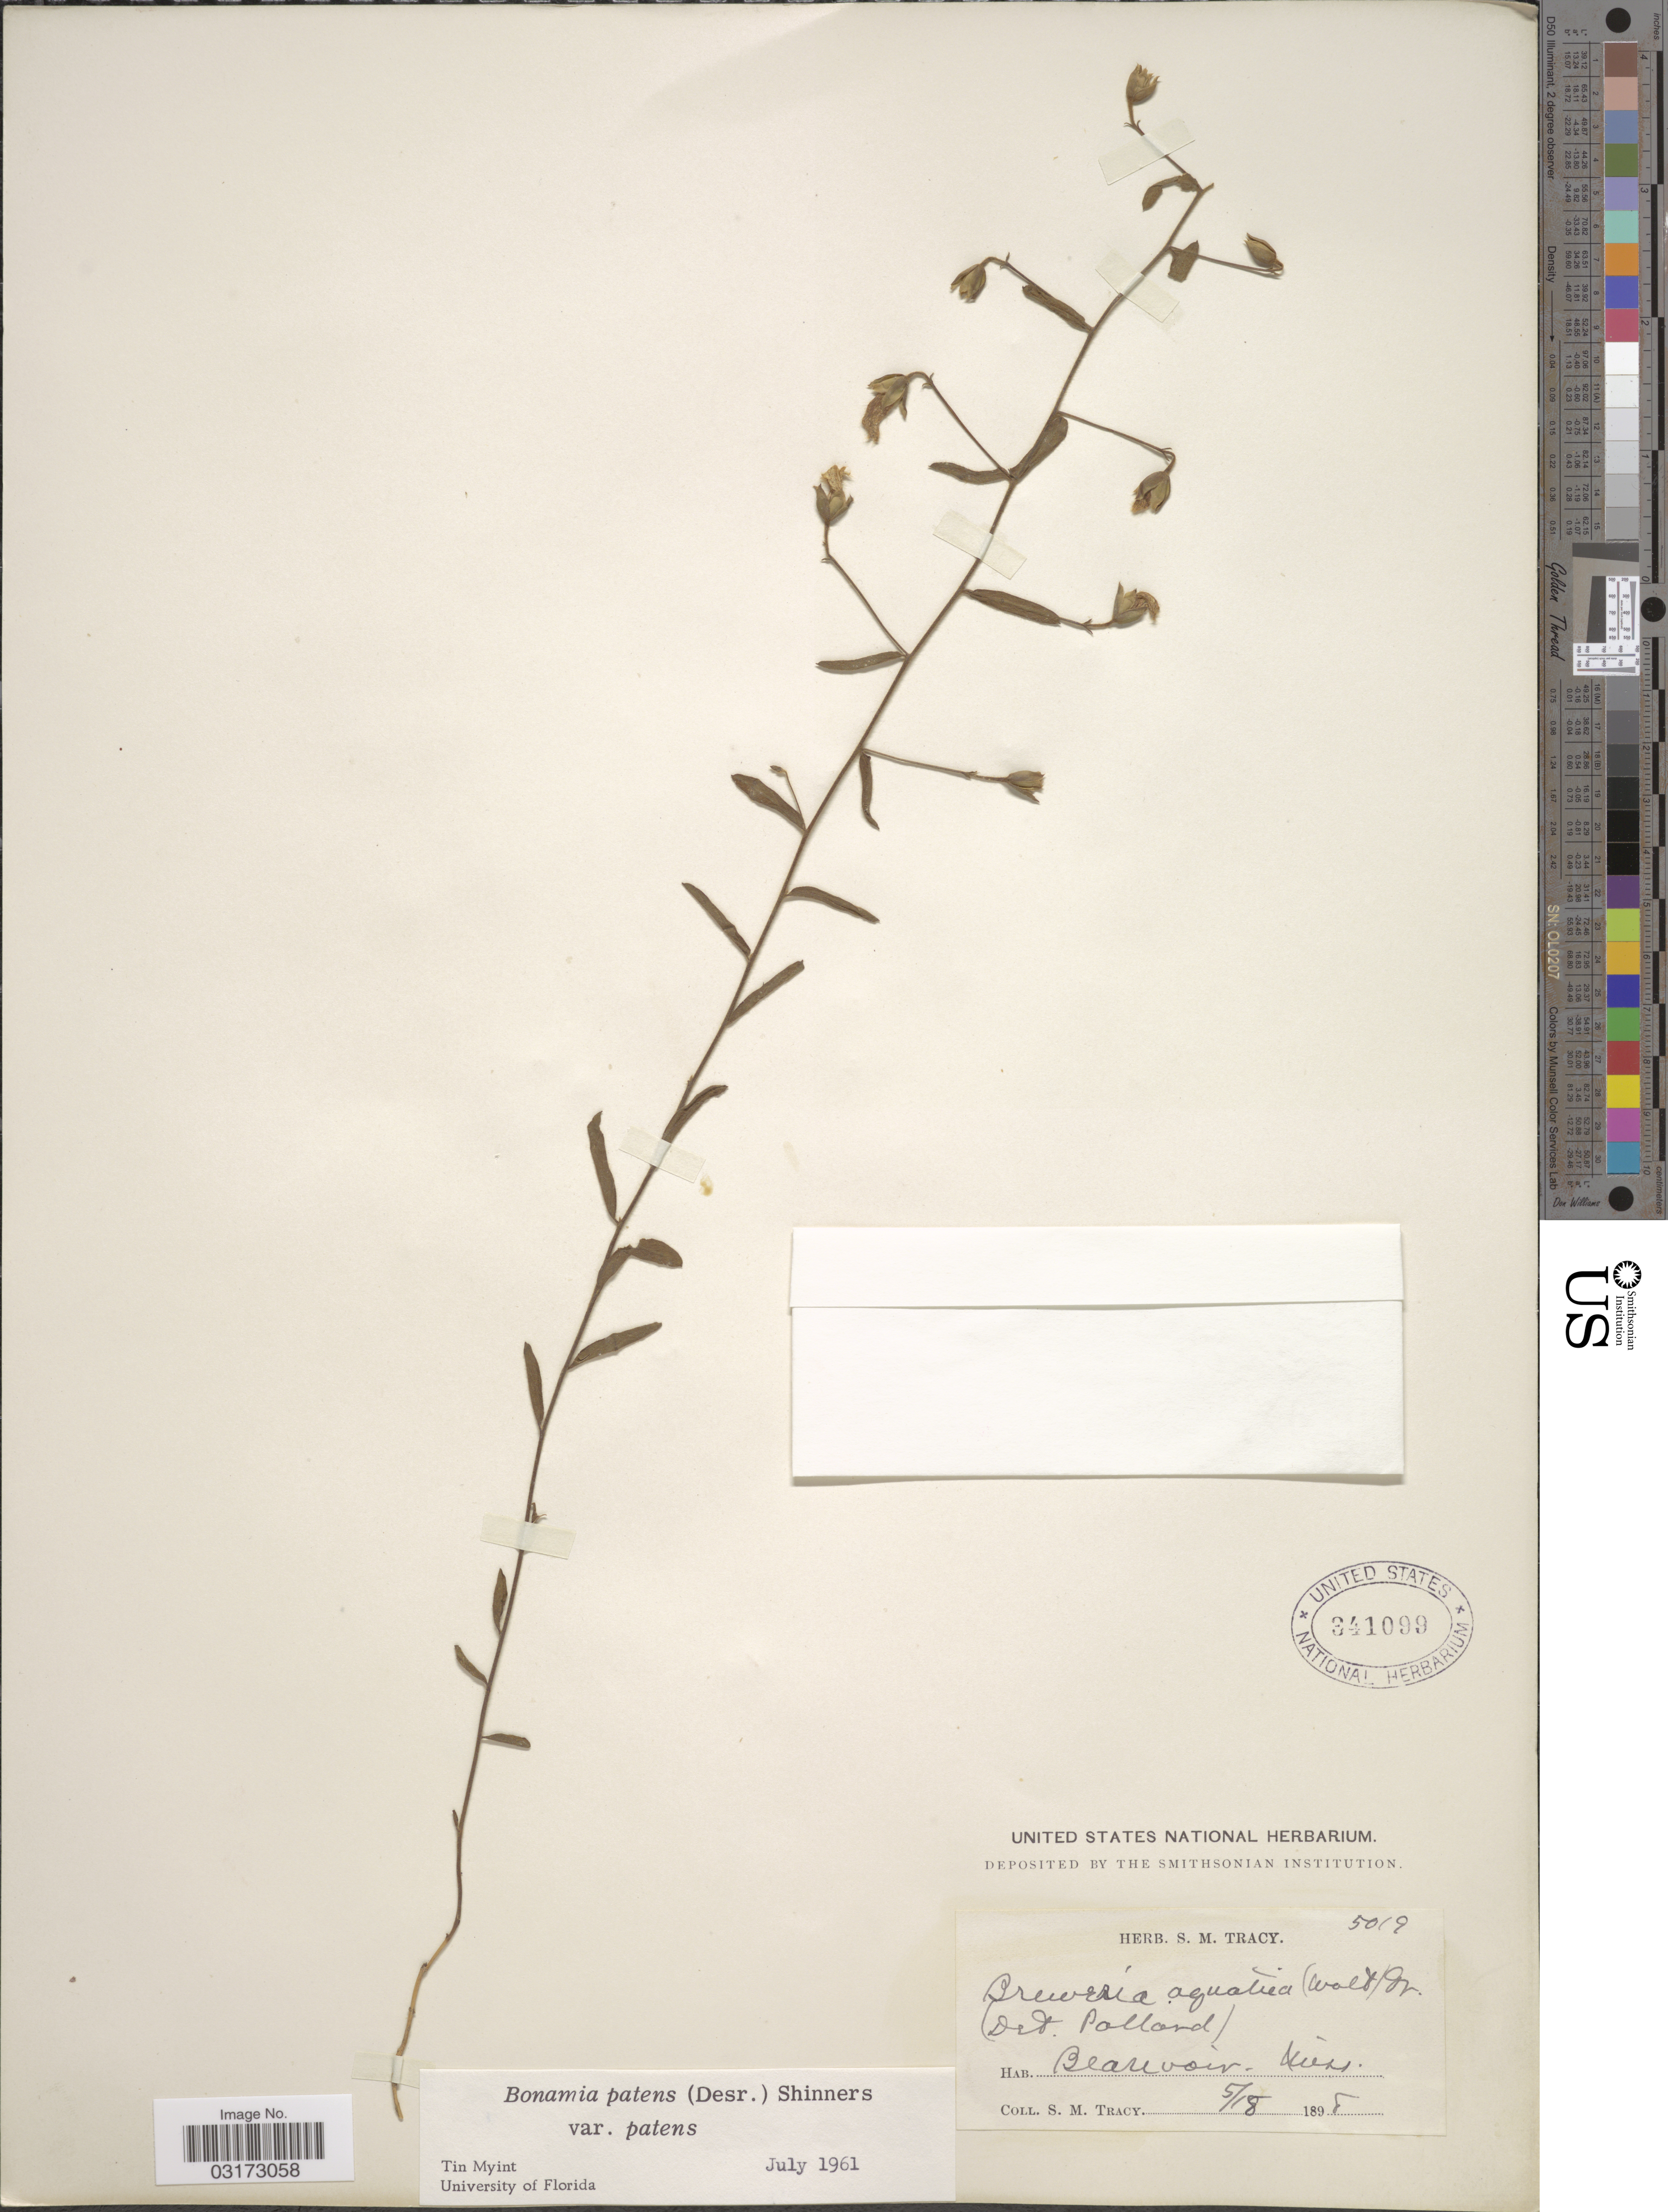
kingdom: Plantae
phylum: Tracheophyta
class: Magnoliopsida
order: Solanales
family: Convolvulaceae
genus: Stylisma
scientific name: Stylisma patens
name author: (Desr.) Myint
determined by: Strong, Mark T., (BOT), Smithsonian Institution - National Museum of Natural History (UNITED STATES)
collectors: S. M. Tracy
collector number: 5019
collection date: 1898-05-18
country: United States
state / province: Mississippi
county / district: Harrison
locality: Beauvoir.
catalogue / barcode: US 341099